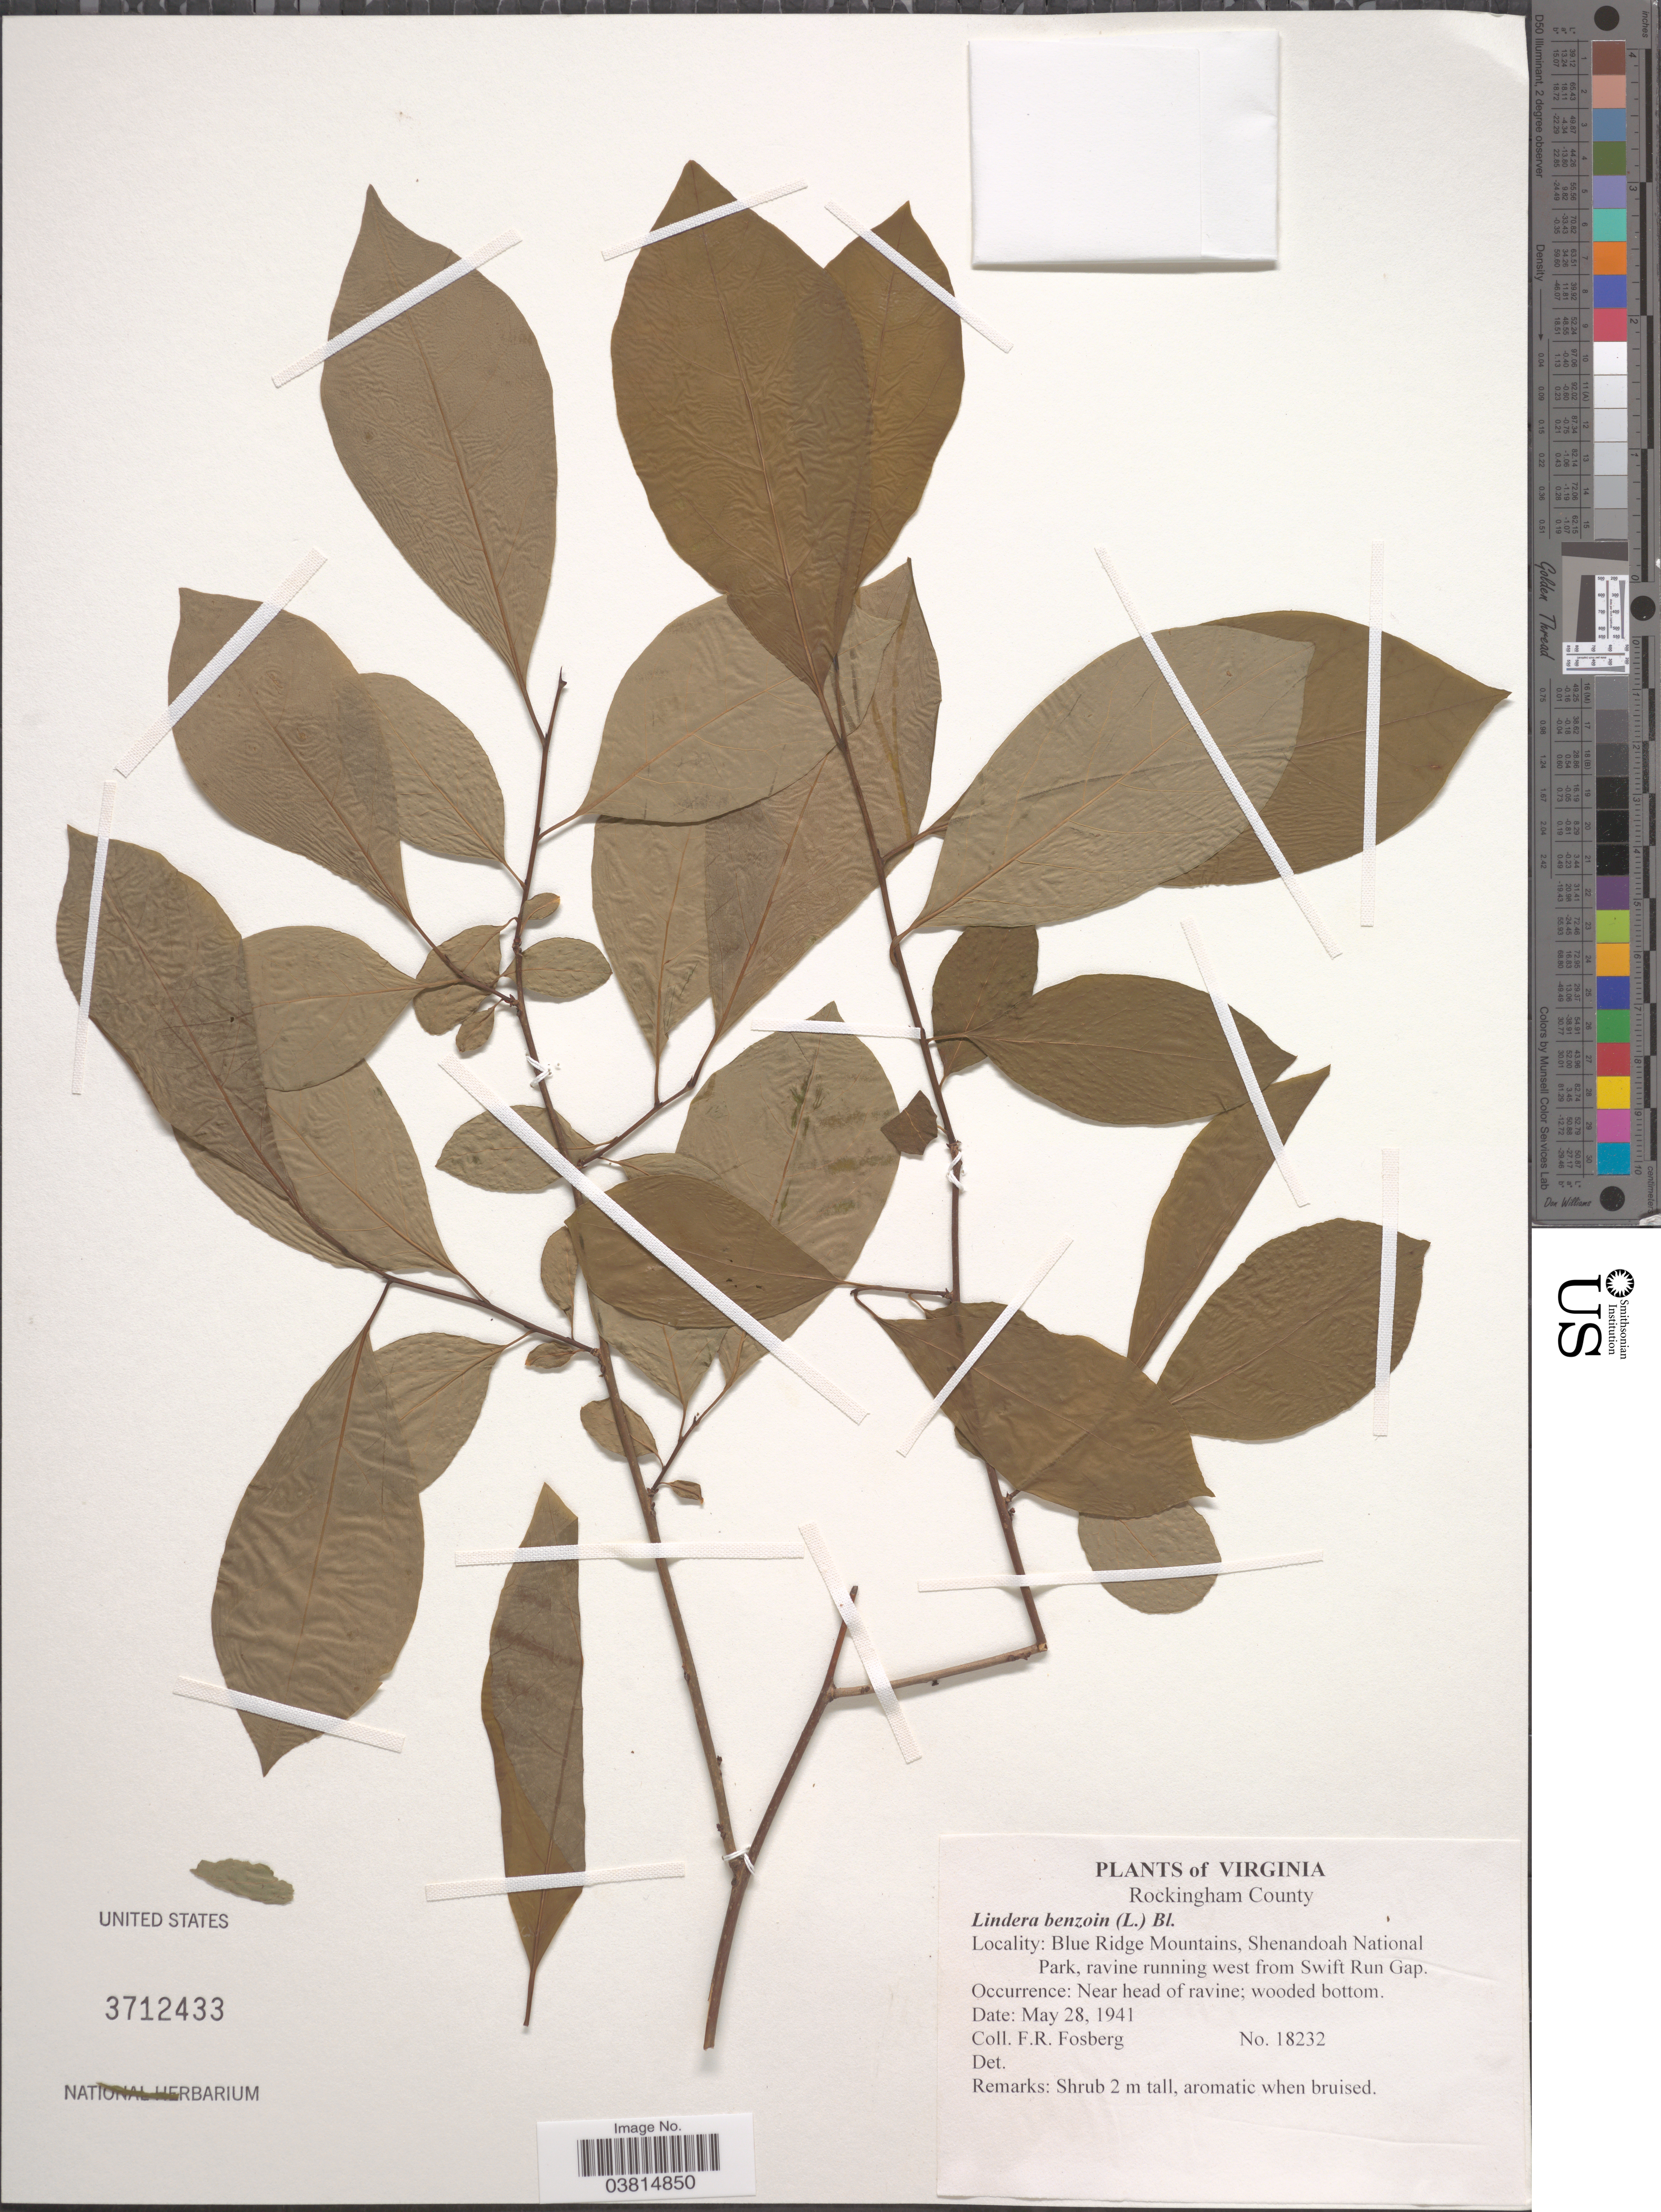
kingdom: Plantae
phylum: Tracheophyta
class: Magnoliopsida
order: Laurales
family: Lauraceae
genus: Lindera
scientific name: Lindera benzoin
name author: (L.) Blume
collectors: F. R. Fosberg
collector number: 18232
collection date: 1941-05-28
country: United States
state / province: Virginia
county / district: Rockingham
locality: Blue Ridge Mountains, Shenandoah National Park, ravine running west from Swift Run Gap.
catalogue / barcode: US 3712433